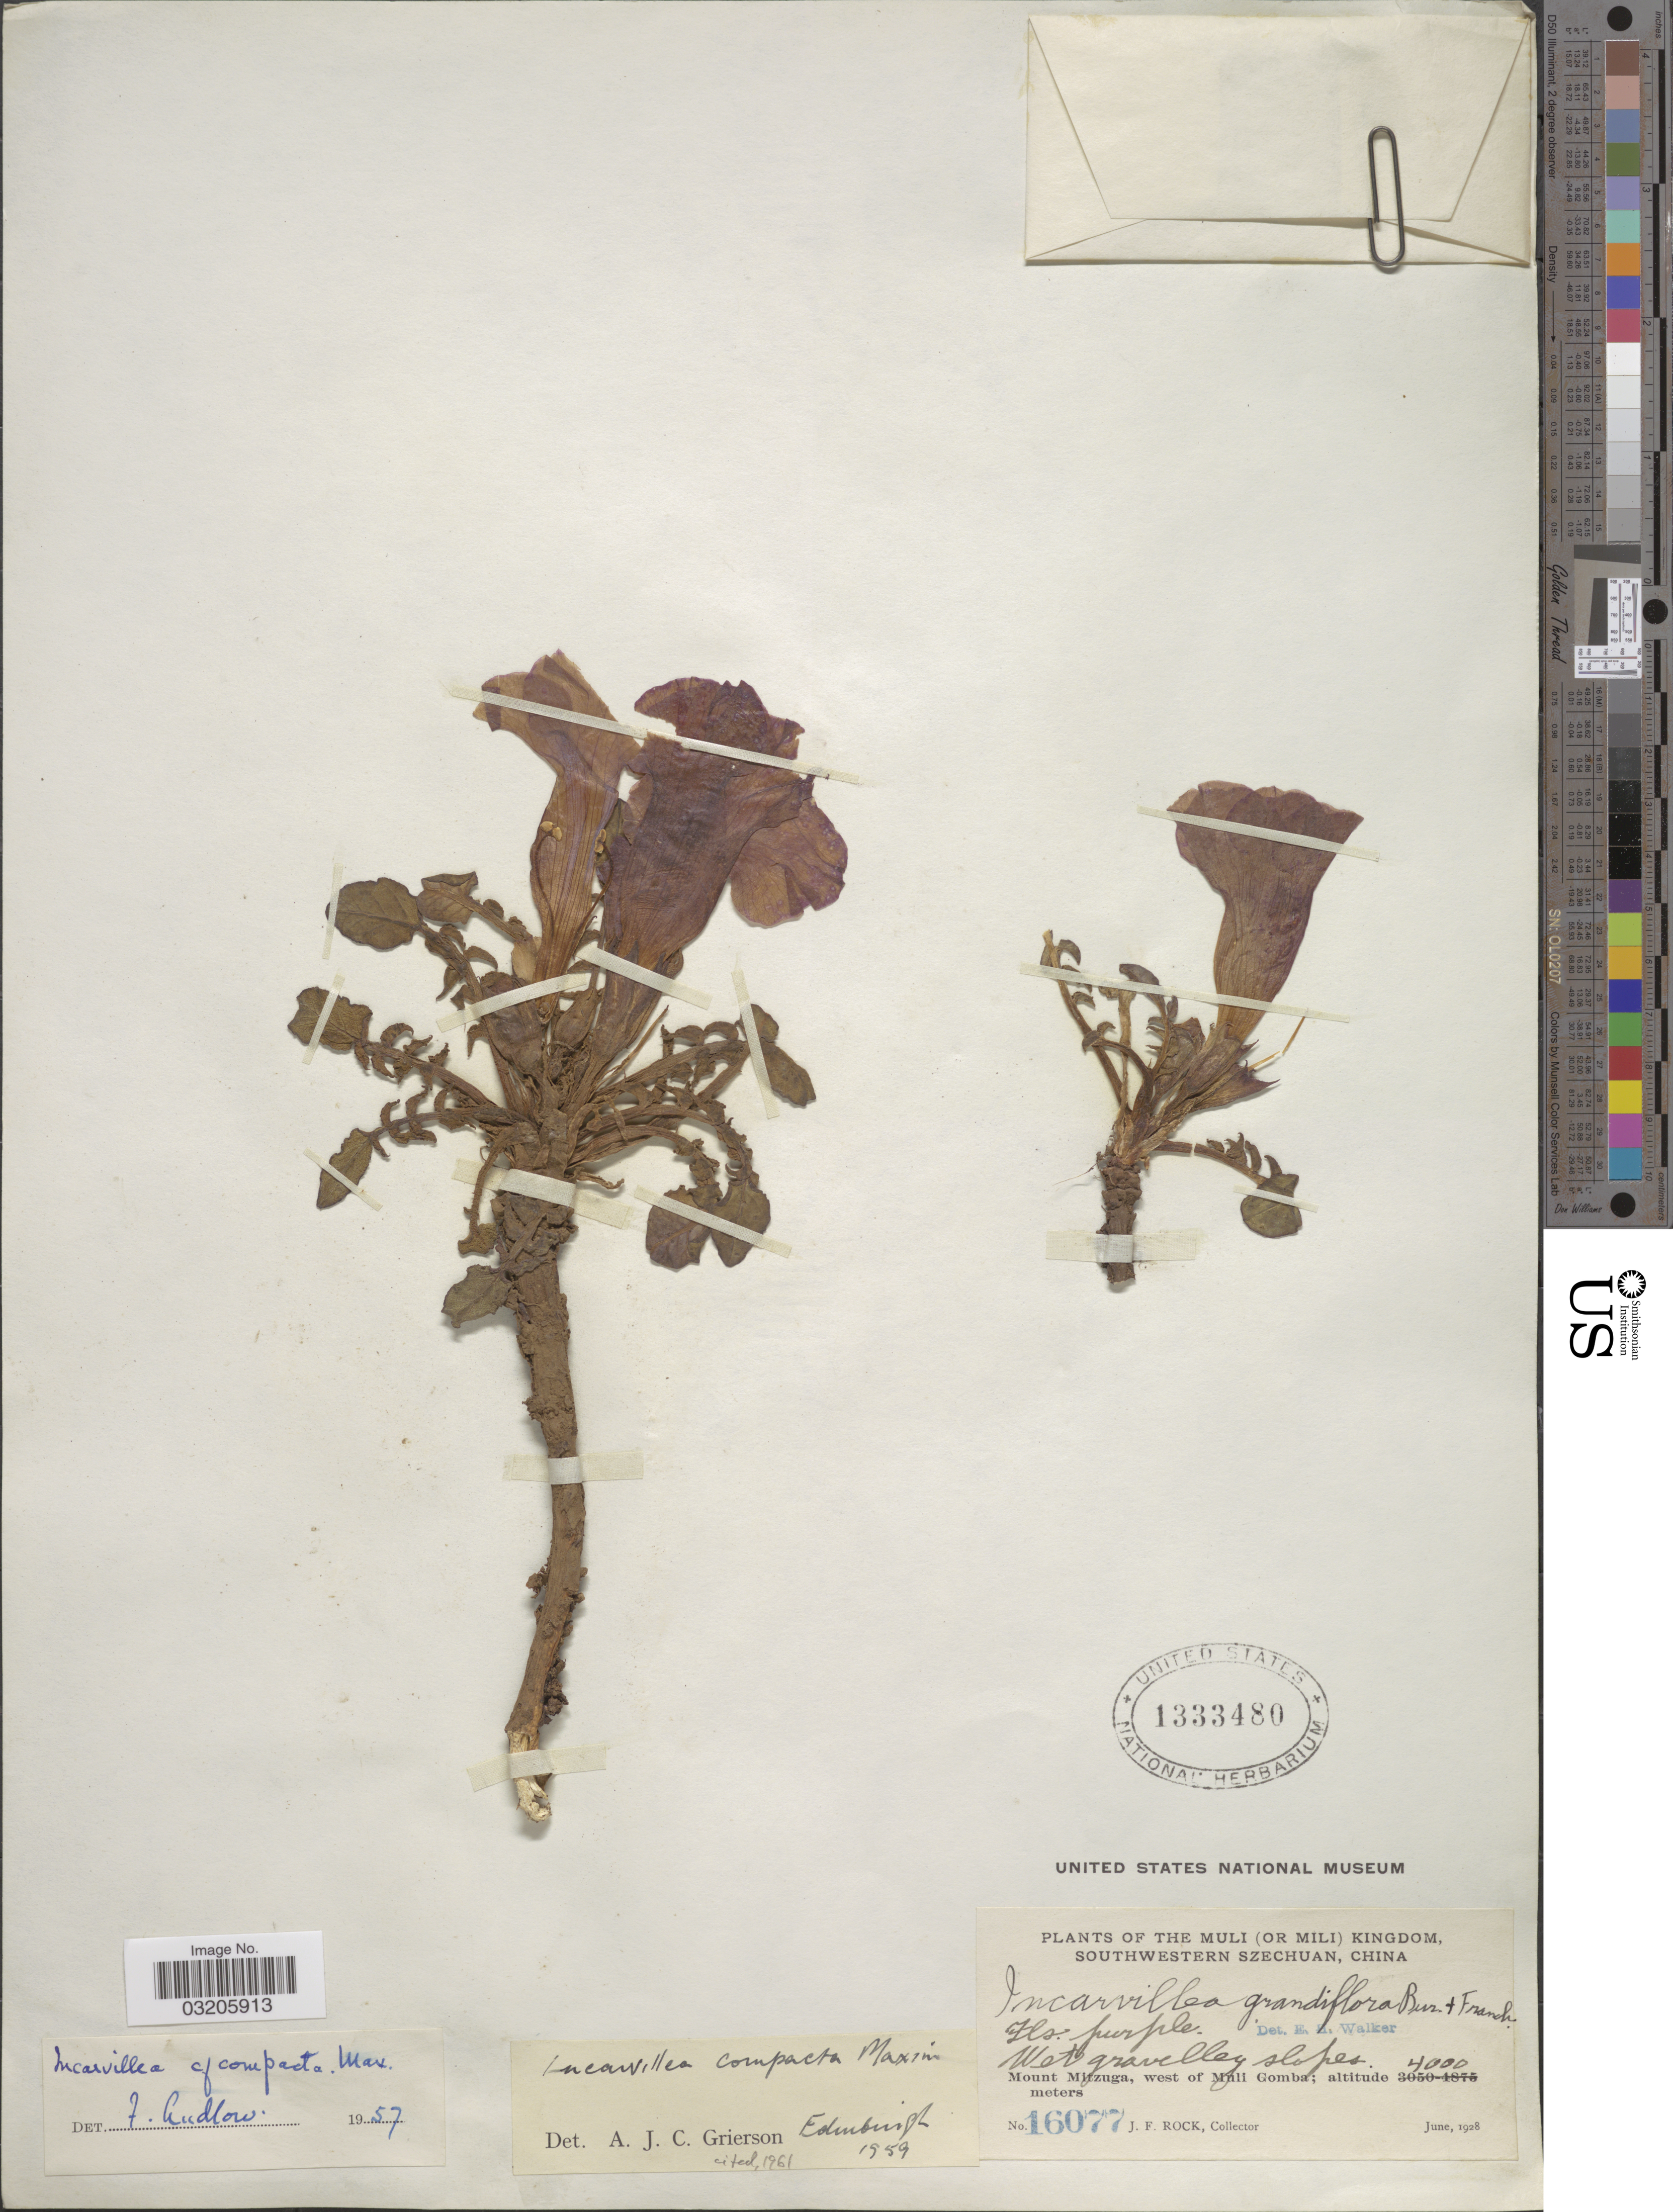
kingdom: Plantae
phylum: Tracheophyta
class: Magnoliopsida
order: Lamiales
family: Bignoniaceae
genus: Incarvillea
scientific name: Incarvillea compacta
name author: Maxim.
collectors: J. Rock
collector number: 16077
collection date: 1928-06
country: China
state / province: Sichuan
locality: The Muli (or Mili) Kingdom. Southwestern Szechuan. Mount Mitzuga, west of Muli Gomba.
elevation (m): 4000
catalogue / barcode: US 1333480